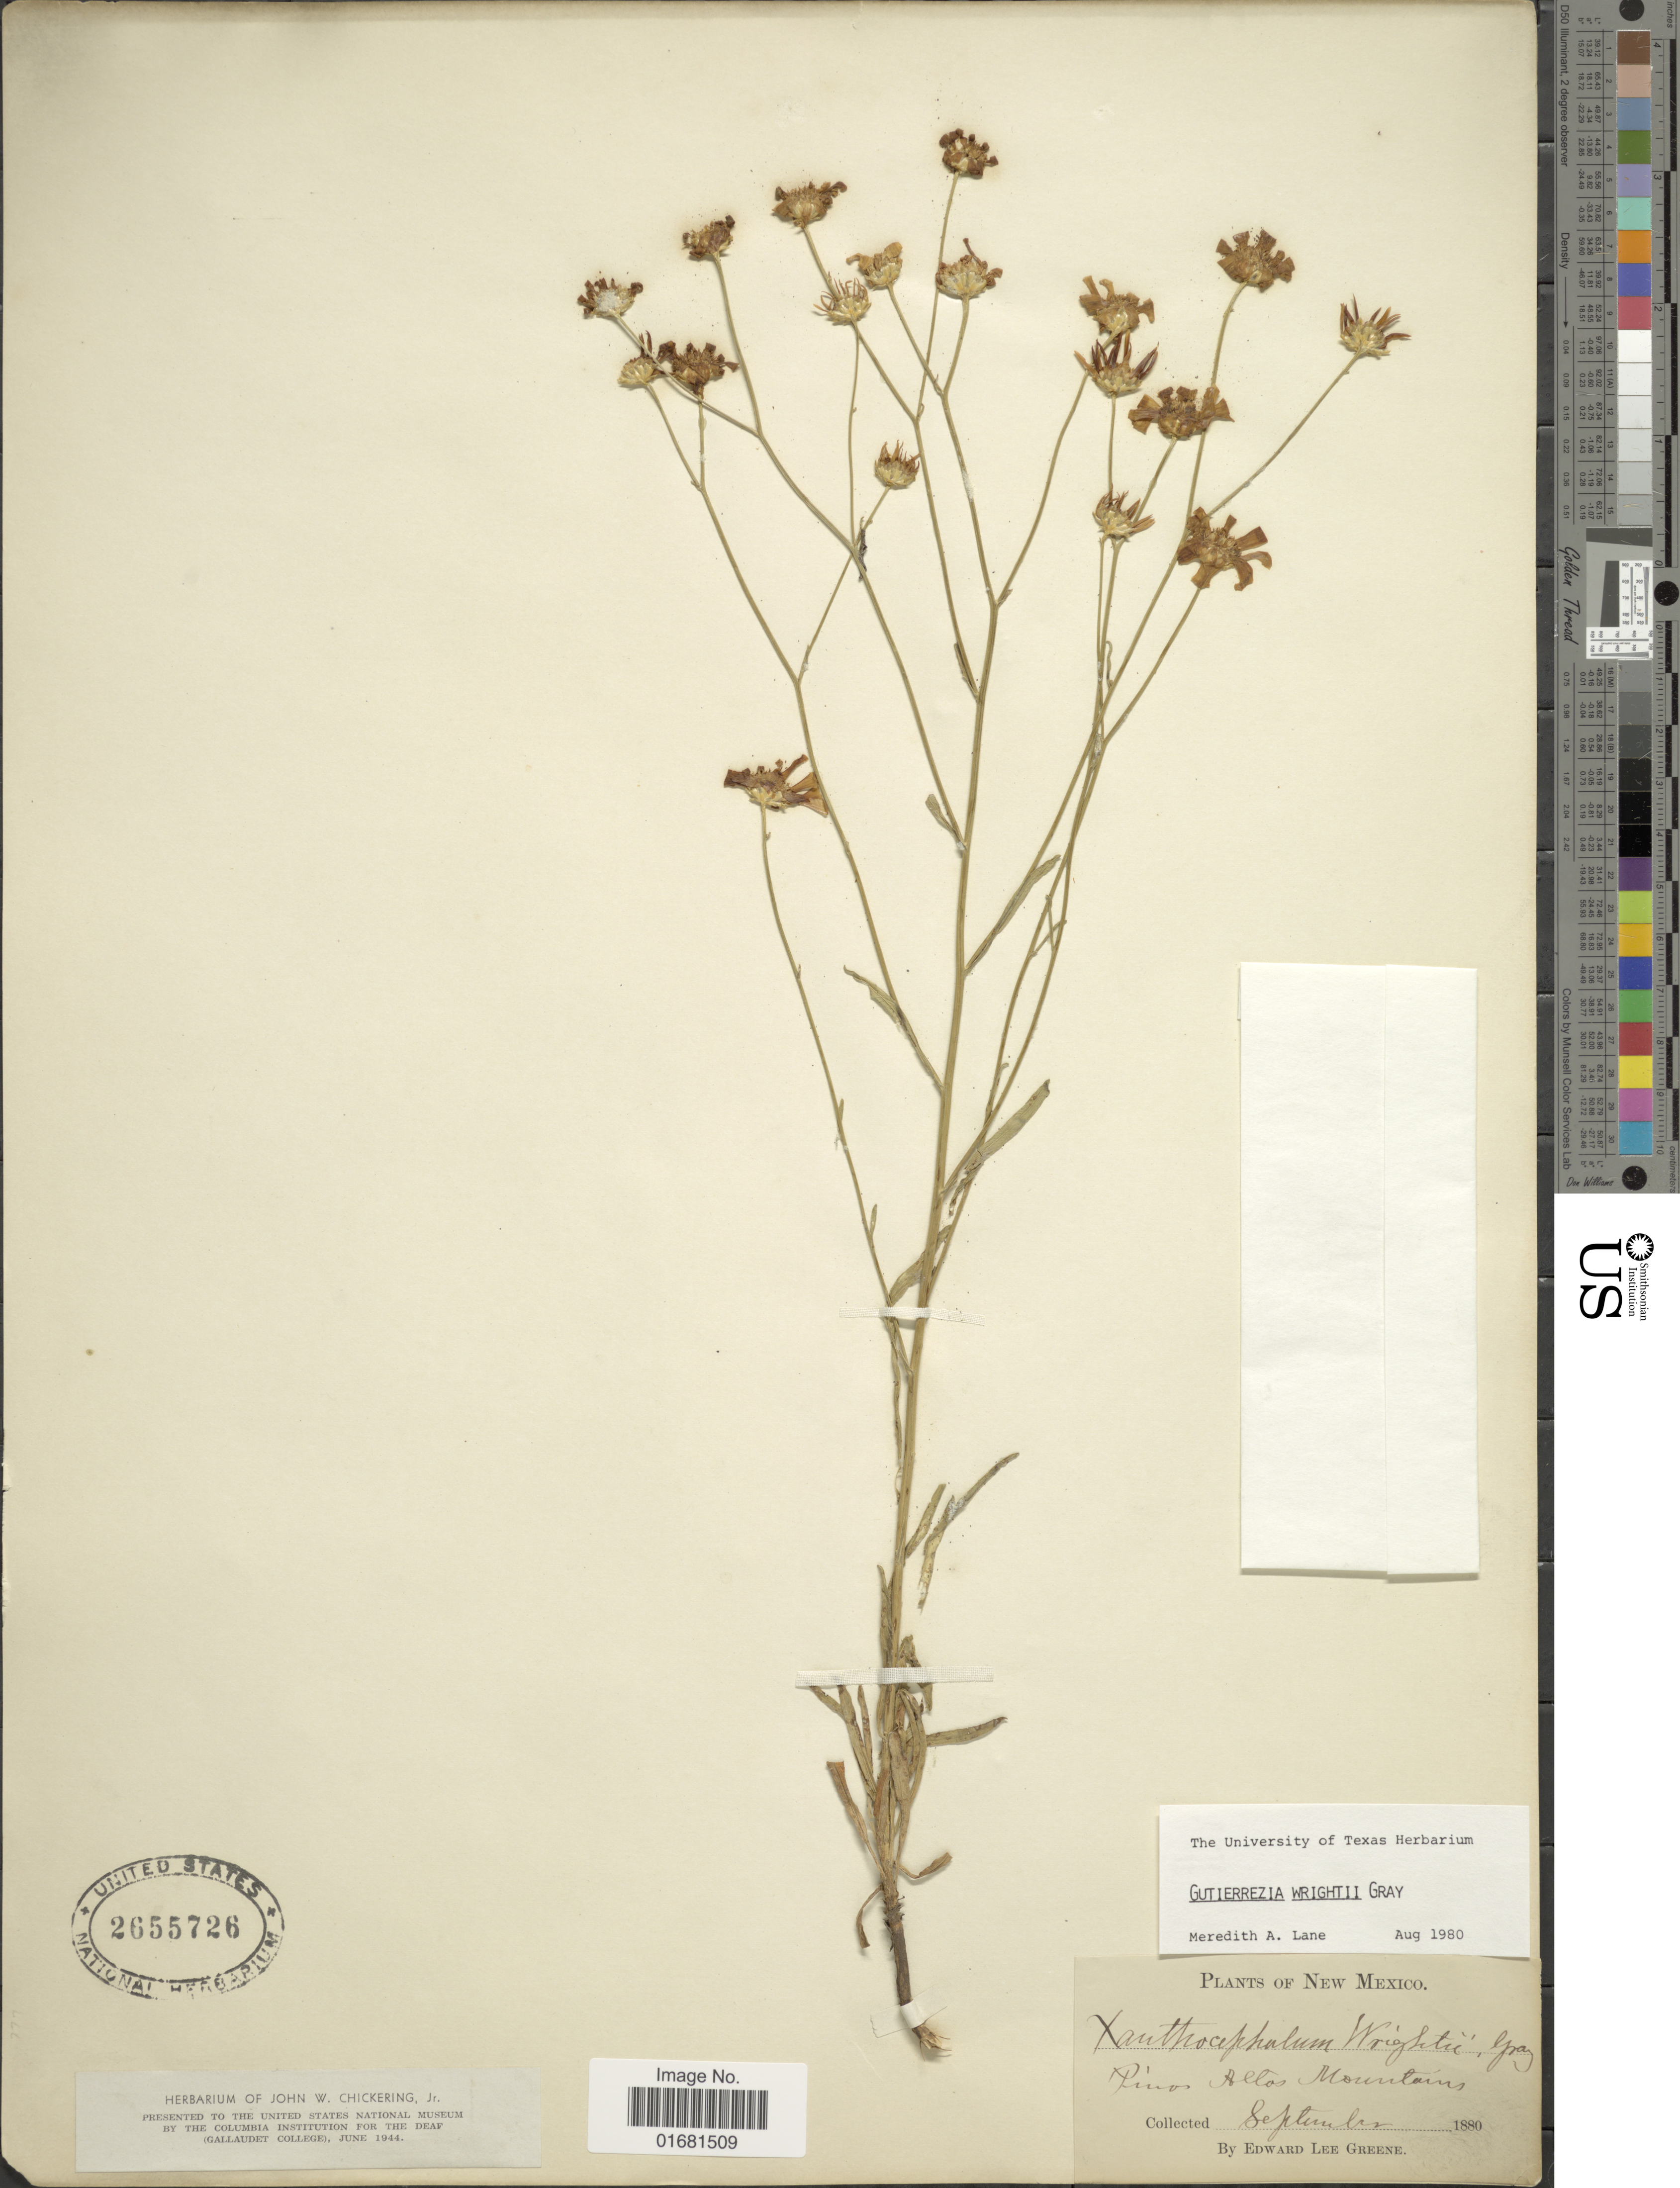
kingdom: Plantae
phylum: Tracheophyta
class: Magnoliopsida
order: Asterales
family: Asteraceae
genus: Gutierrezia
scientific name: Gutierrezia wrightii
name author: A. Gray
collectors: E. L. Greene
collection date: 1880-09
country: United States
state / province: New Mexico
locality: New Mexico. Pinos Altos Mountains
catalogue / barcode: US 2655726